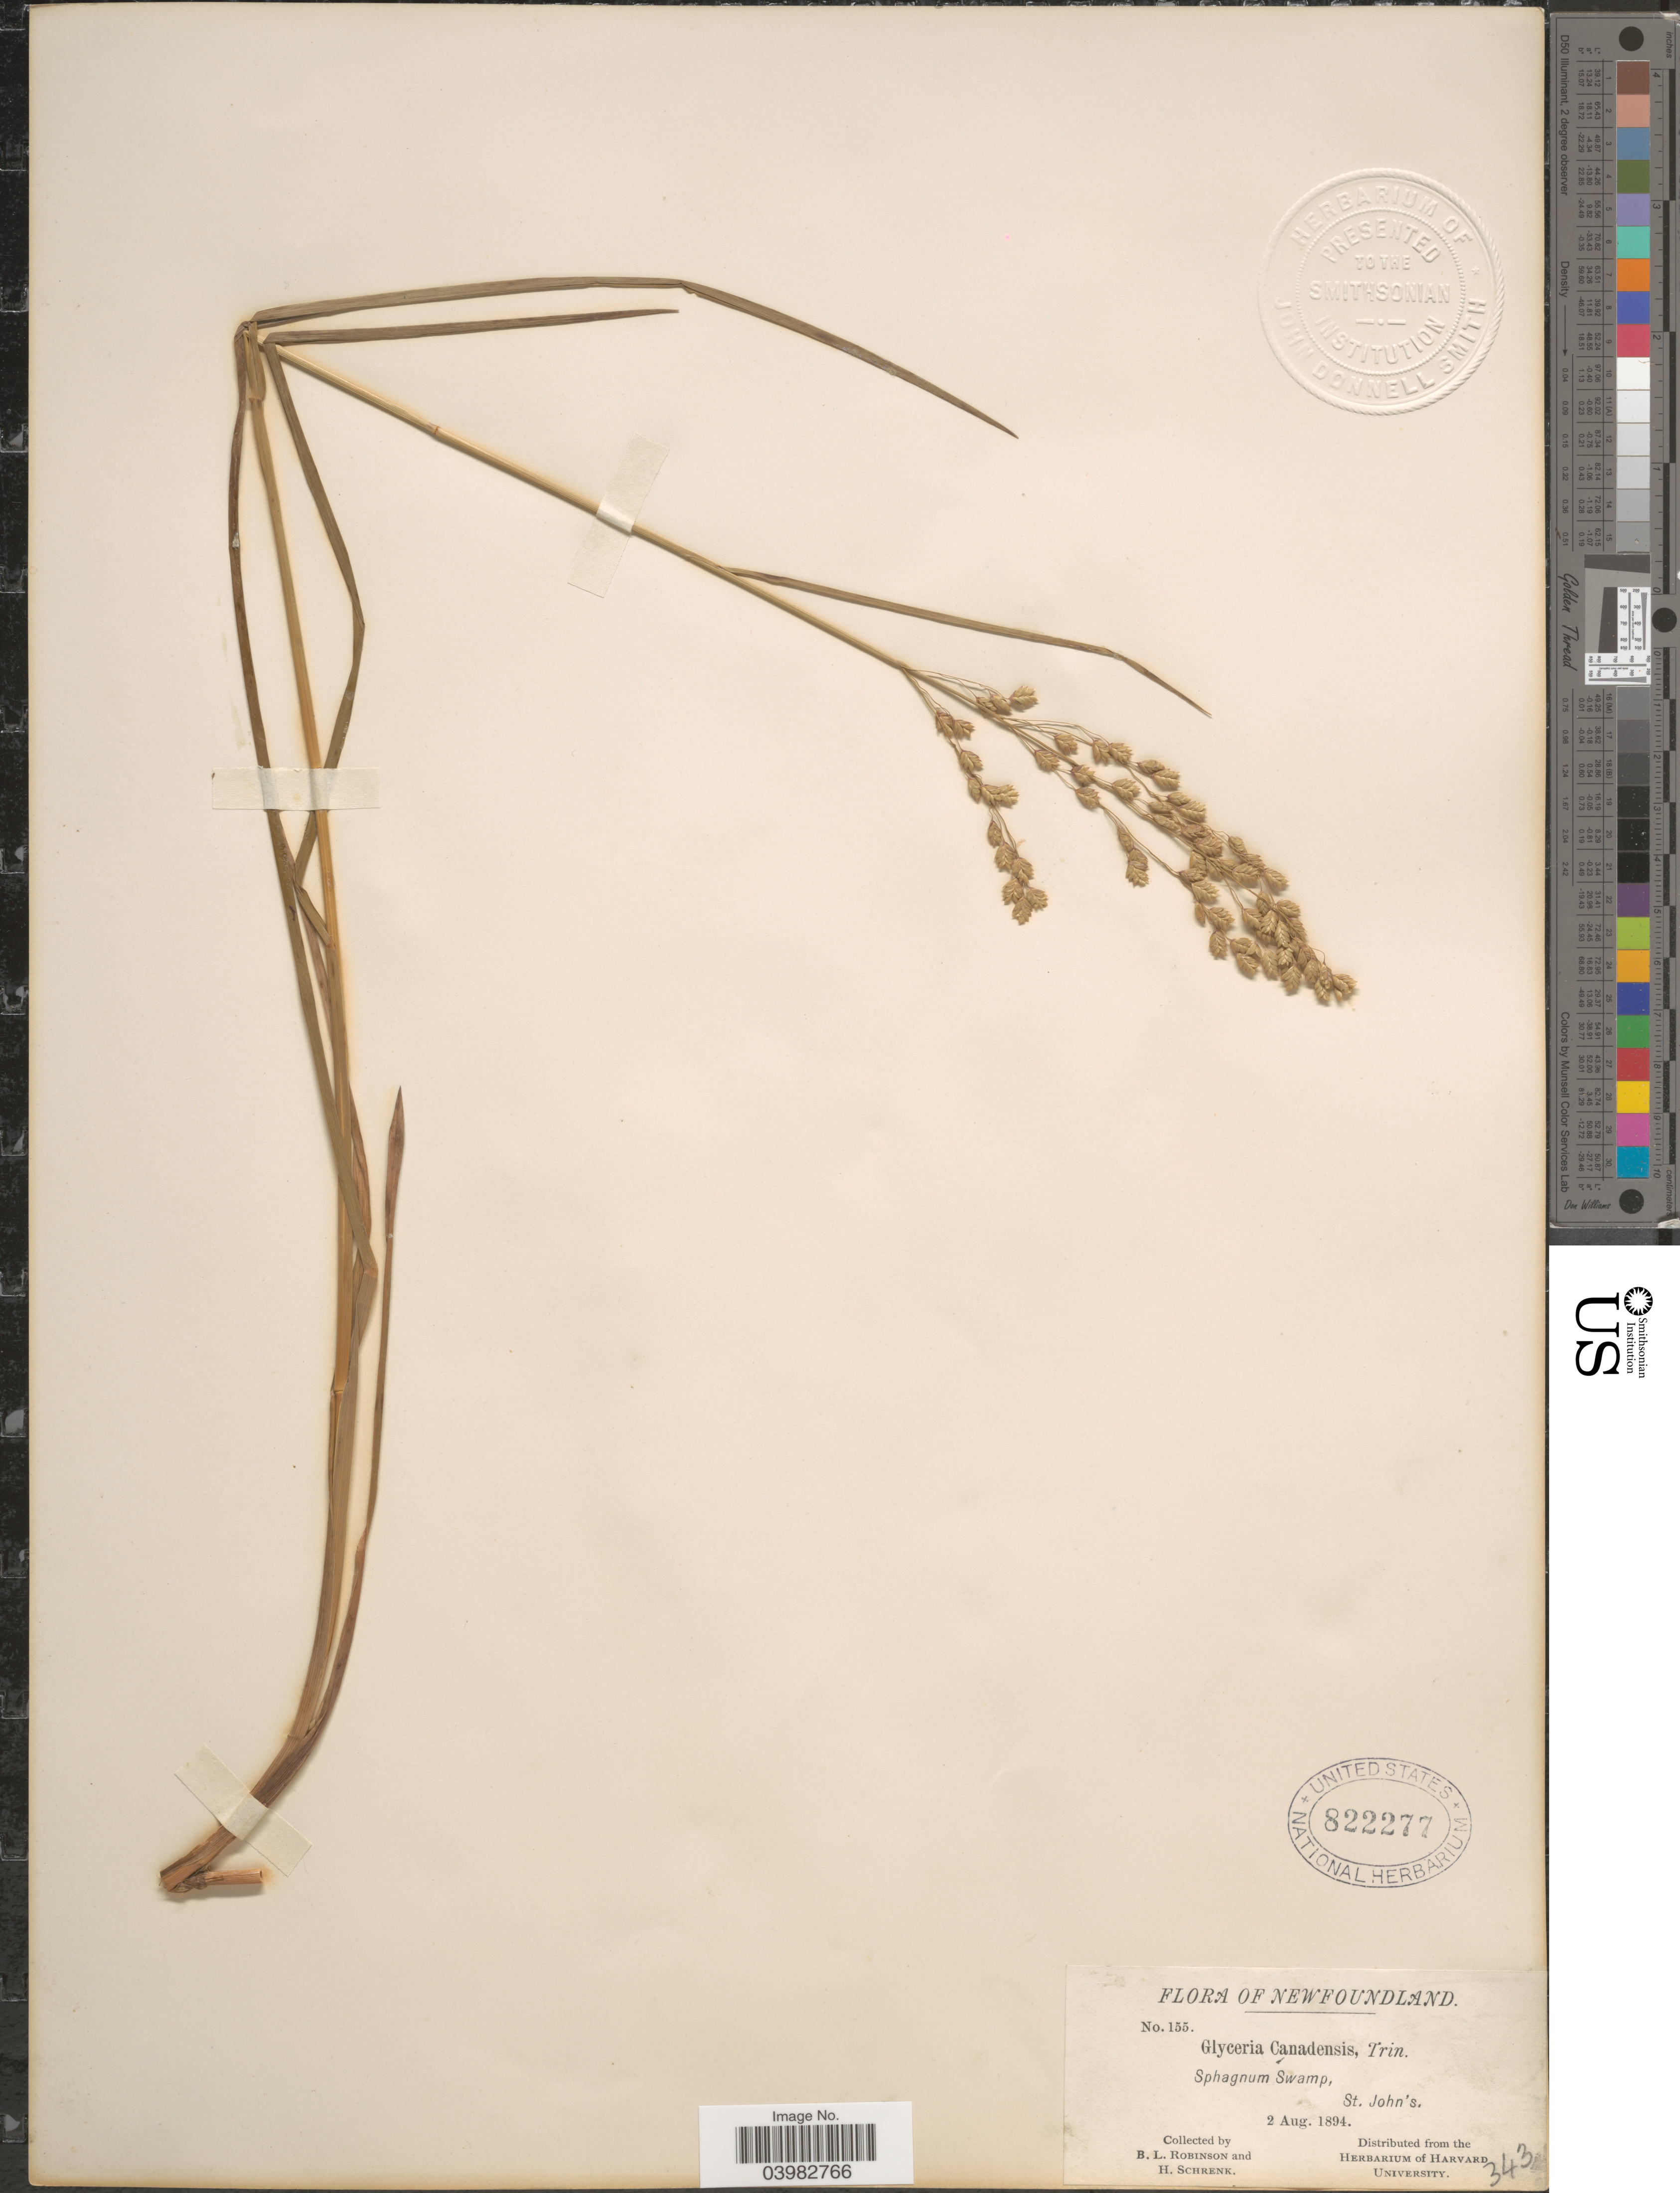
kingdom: Plantae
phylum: Tracheophyta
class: Liliopsida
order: Poales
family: Poaceae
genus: Glyceria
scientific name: Glyceria canadensis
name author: (Michx.) Trin.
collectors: B. L. Robinson & H. Schrenk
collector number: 155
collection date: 1894-08-02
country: Canada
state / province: Newfoundland and Labrador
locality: Sphagnum Swamp, St. John's.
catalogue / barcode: US 822277